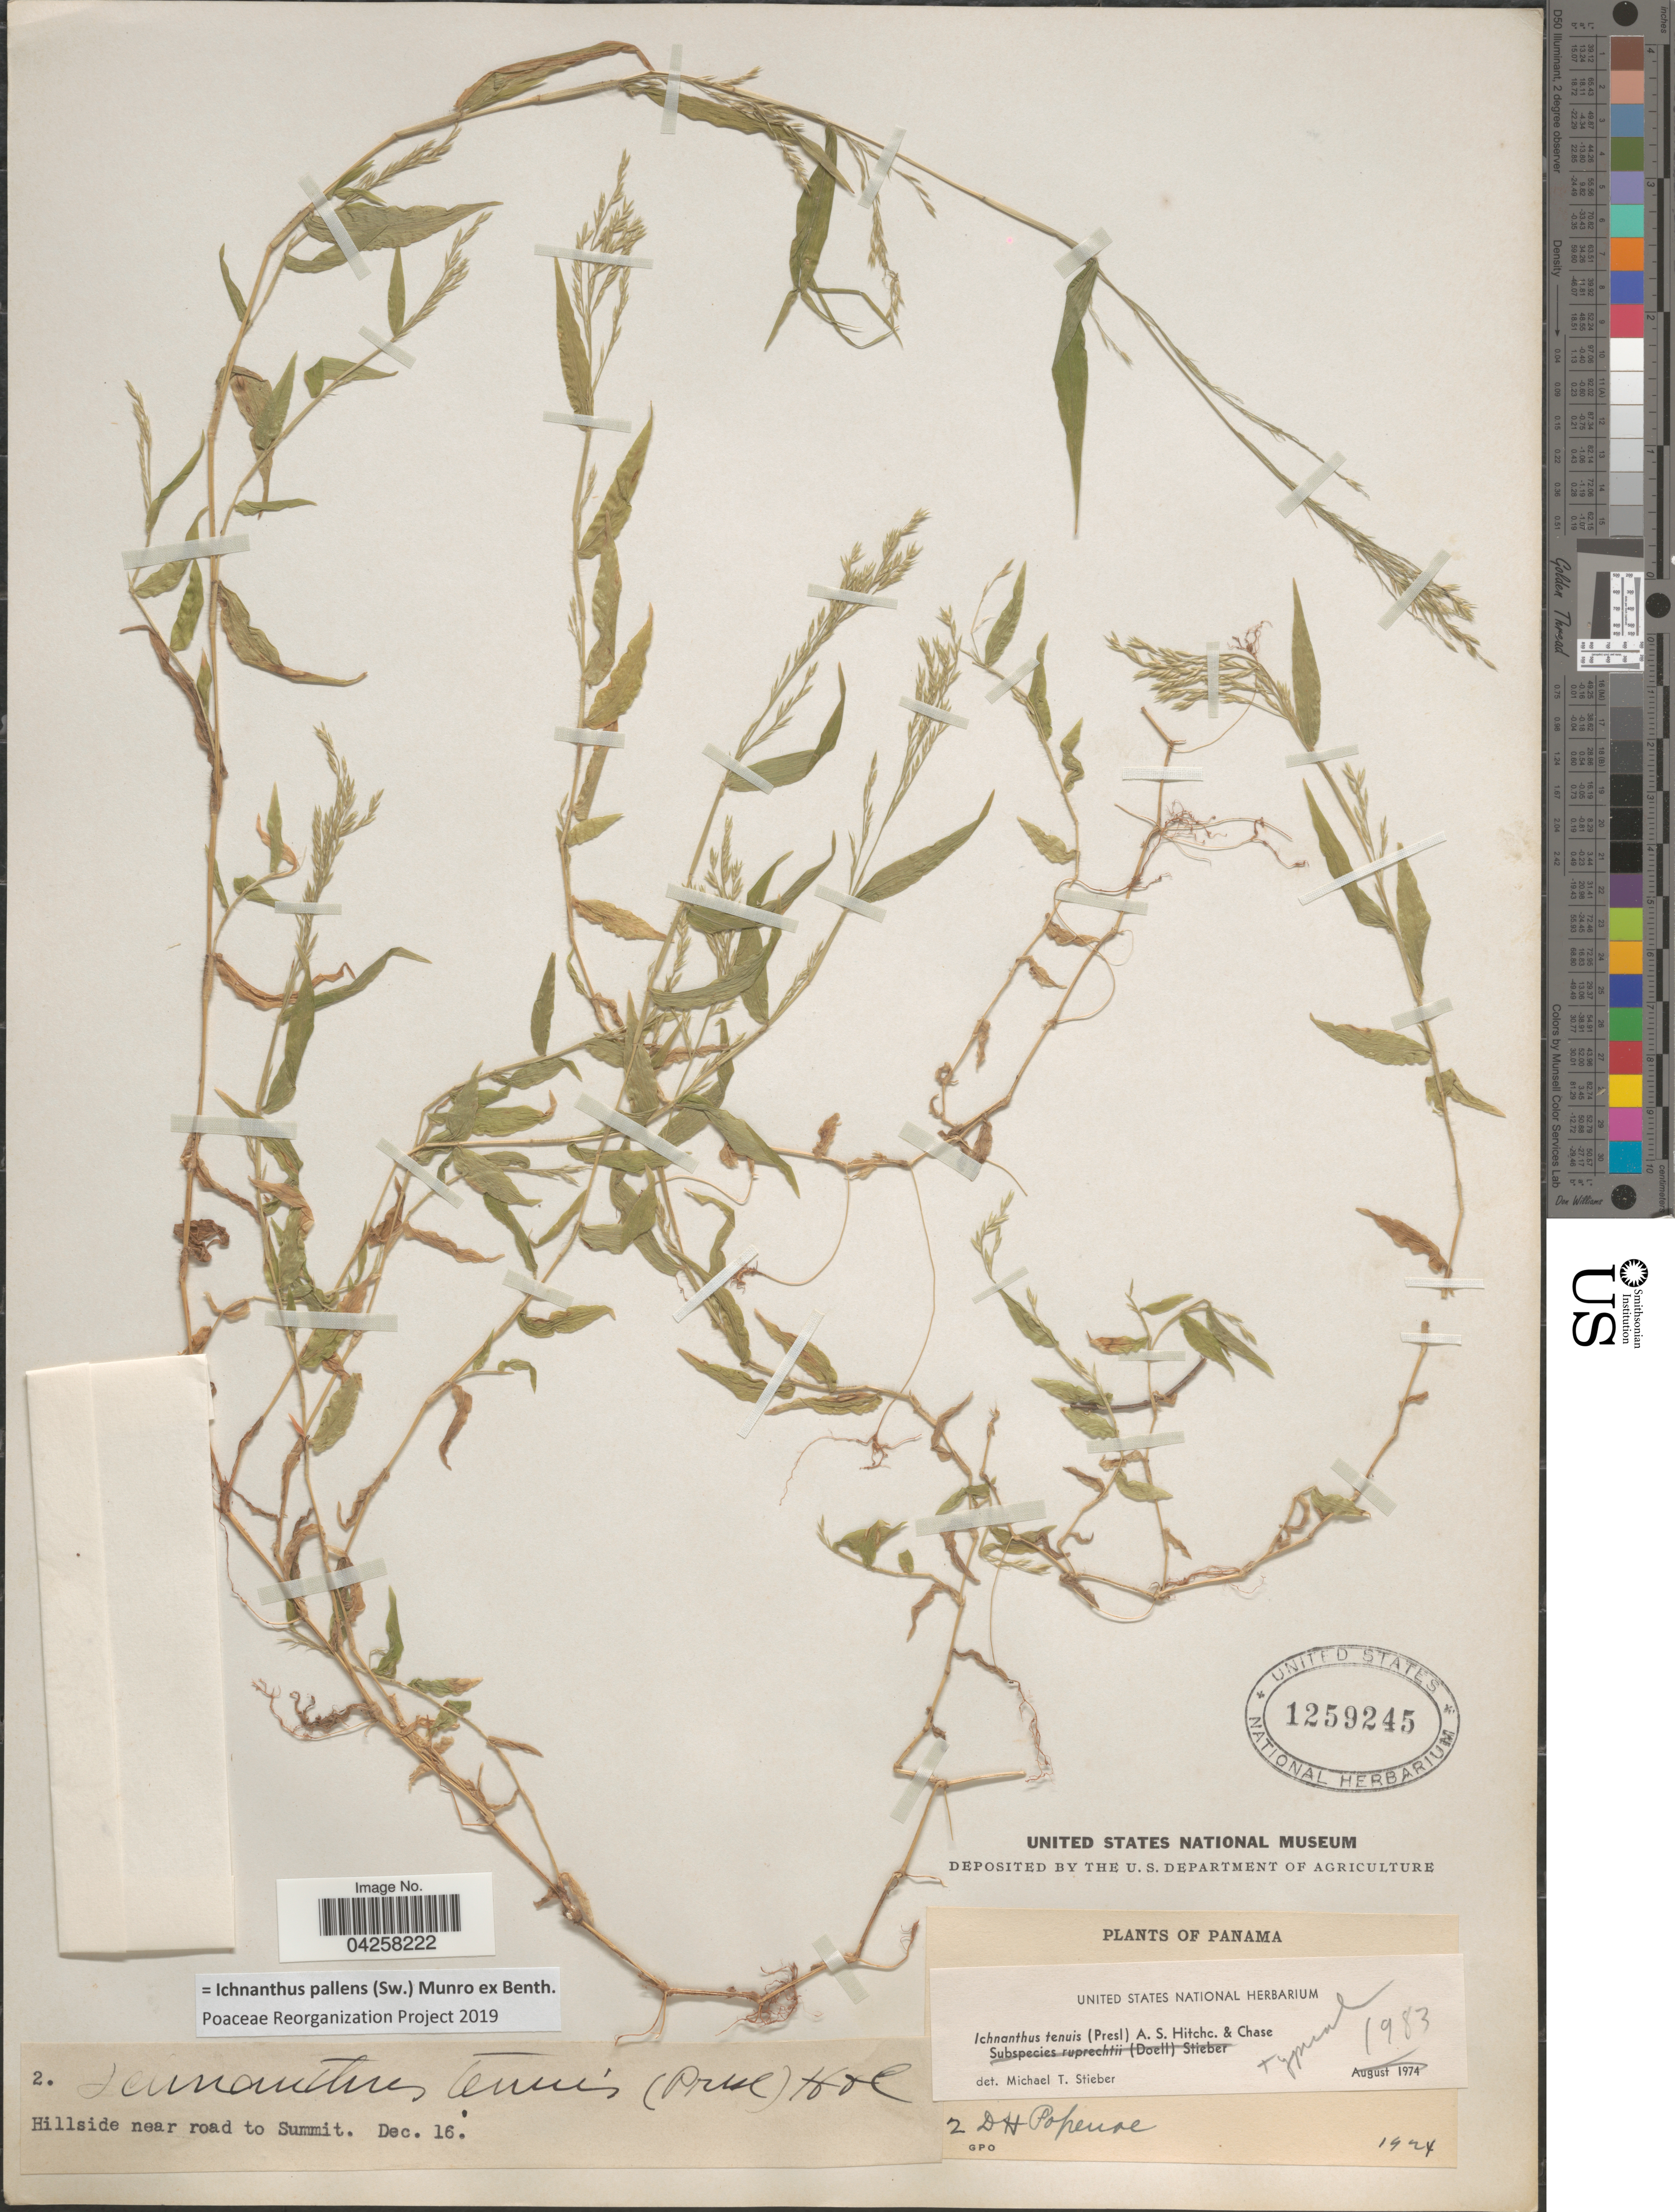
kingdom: Plantae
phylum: Tracheophyta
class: Liliopsida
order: Poales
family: Poaceae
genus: Ichnanthus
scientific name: Ichnanthus tenuis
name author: (J. Presl) Hitchc. & Chase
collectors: D. Popenoe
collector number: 2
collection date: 1924-12-16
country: Panama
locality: Hillside near road to Summit.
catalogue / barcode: US 1259245